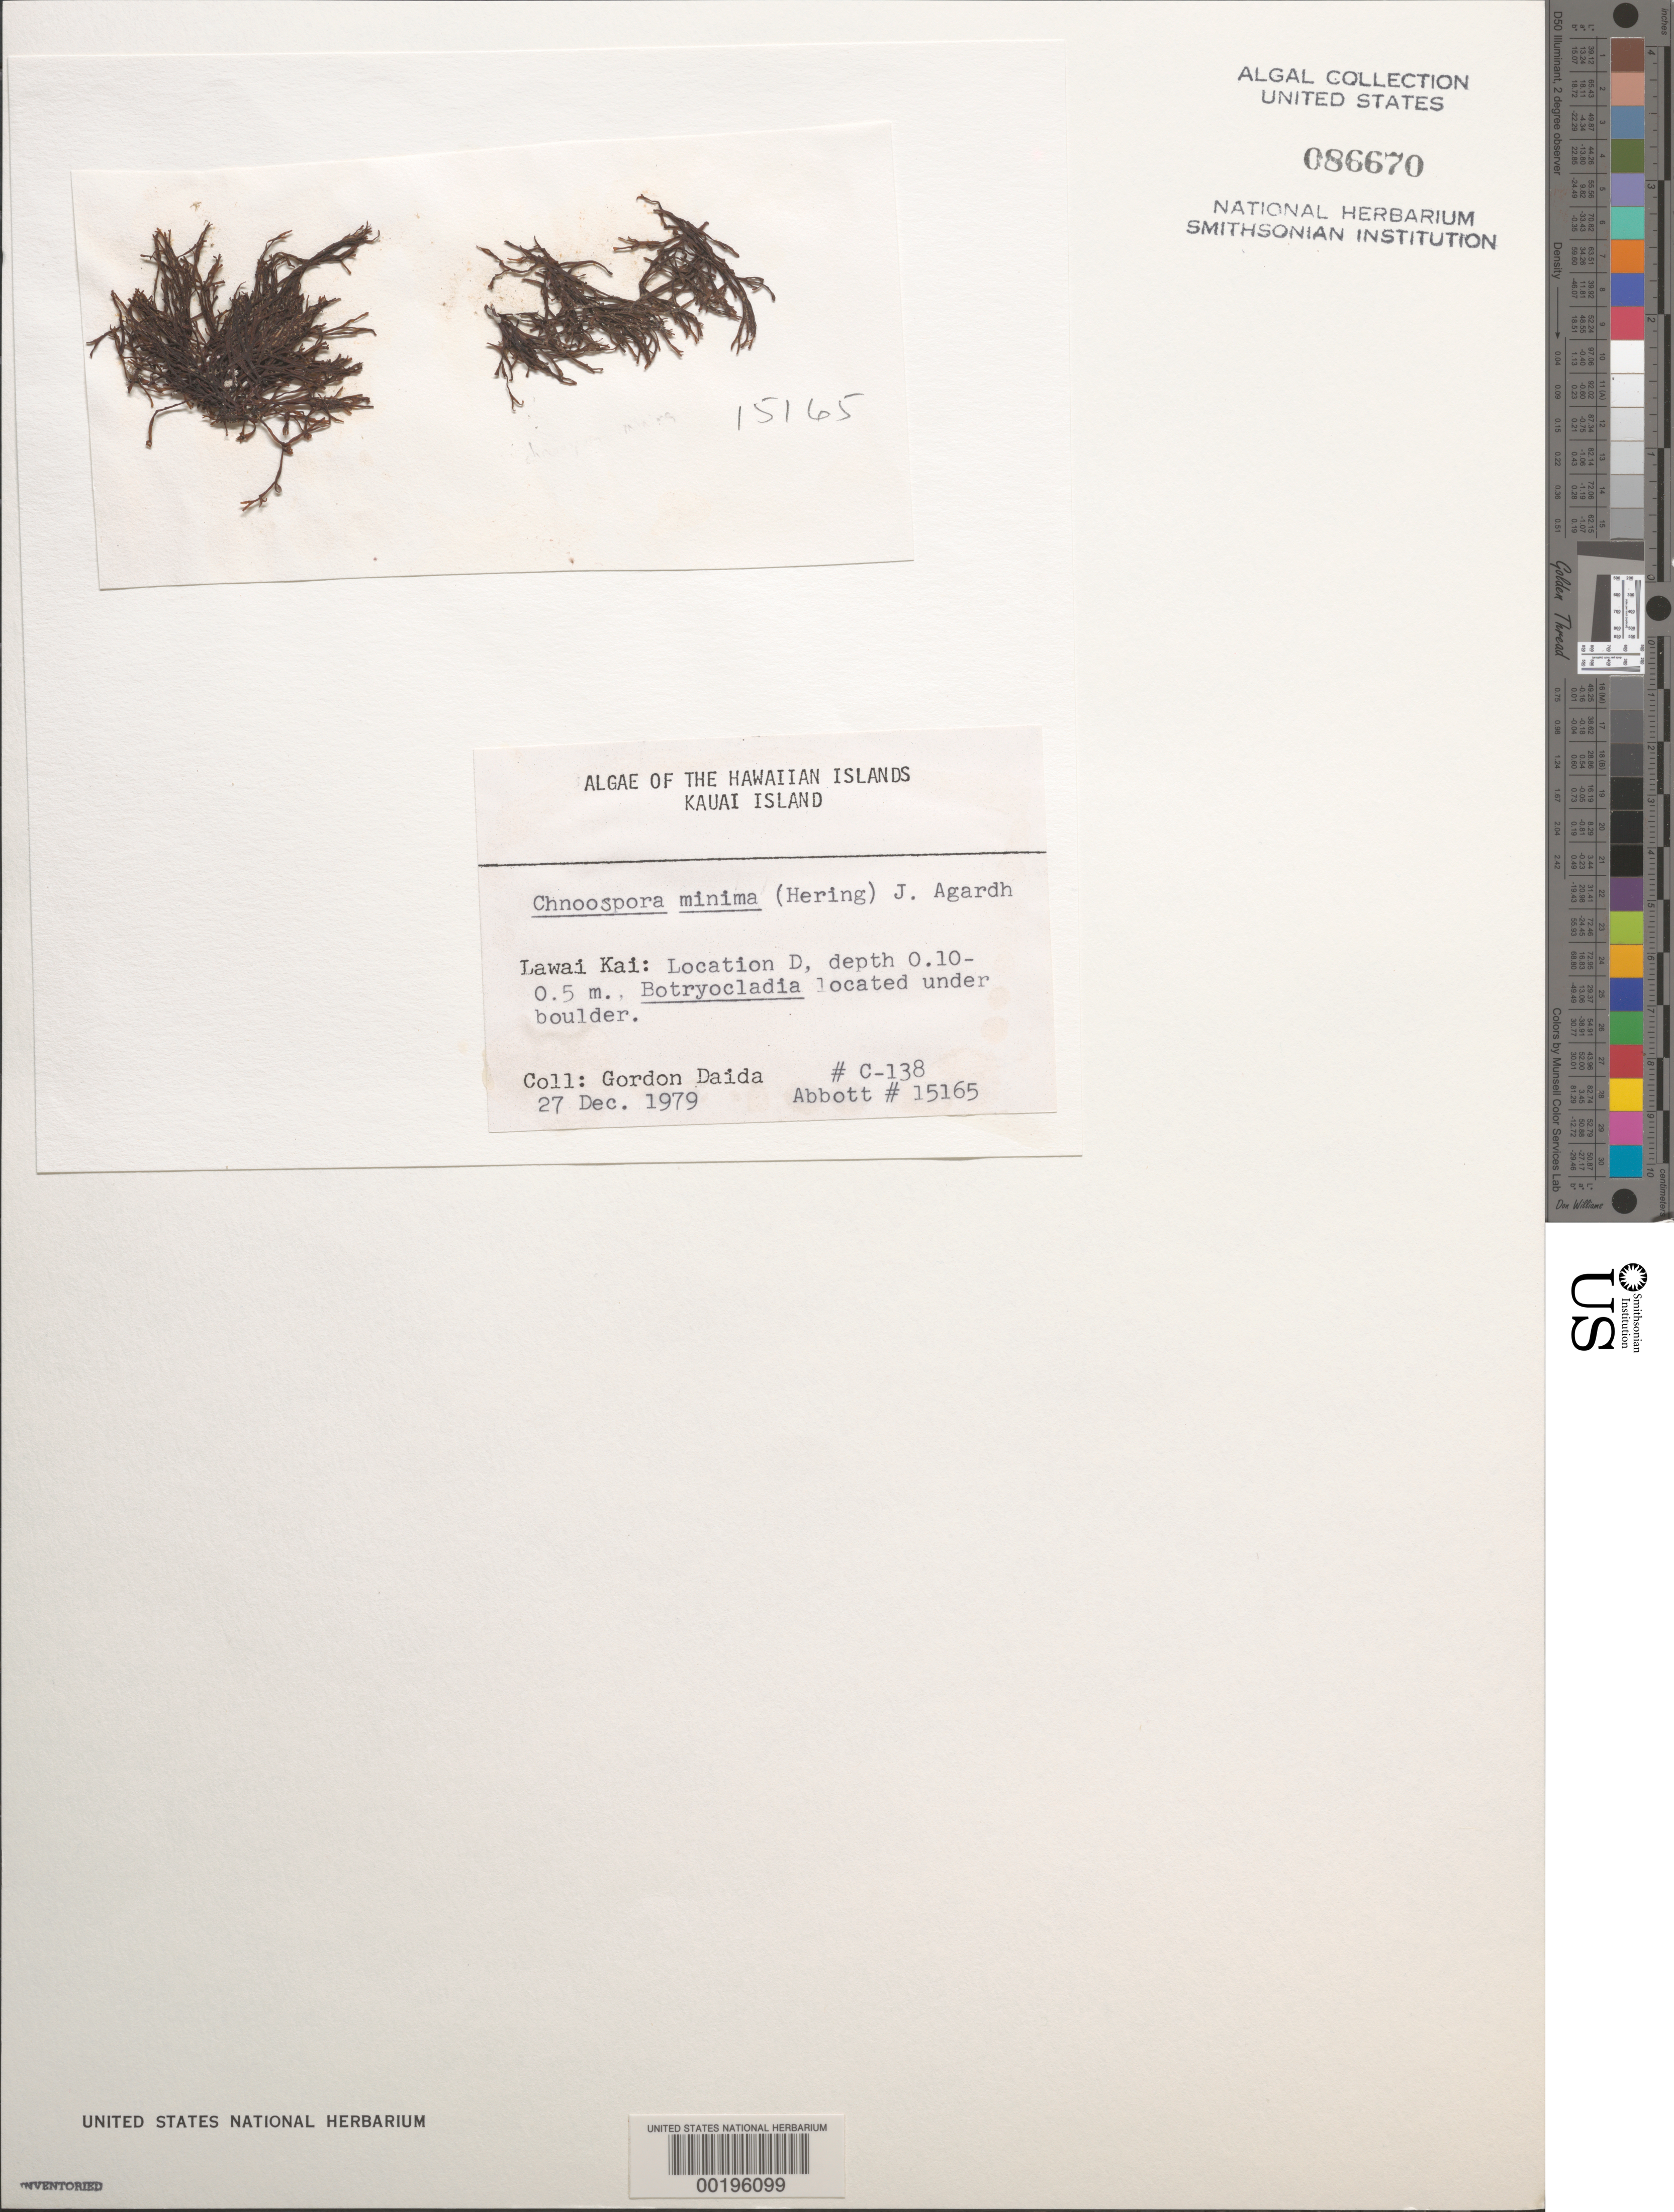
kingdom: Chromista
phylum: Ochrophyta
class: Phaeophyceae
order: Scytosiphonales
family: Scytosiphonaceae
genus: Chnoospora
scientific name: Chnoospora minima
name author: (Hering) Papenf.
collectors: G. Daida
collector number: C138 & IAA 15165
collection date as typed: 27 Dec 1979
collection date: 1979-12-27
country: United States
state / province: Hawaii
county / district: Kauai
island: Kaua'i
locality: Lawai Kai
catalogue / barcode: US 86670